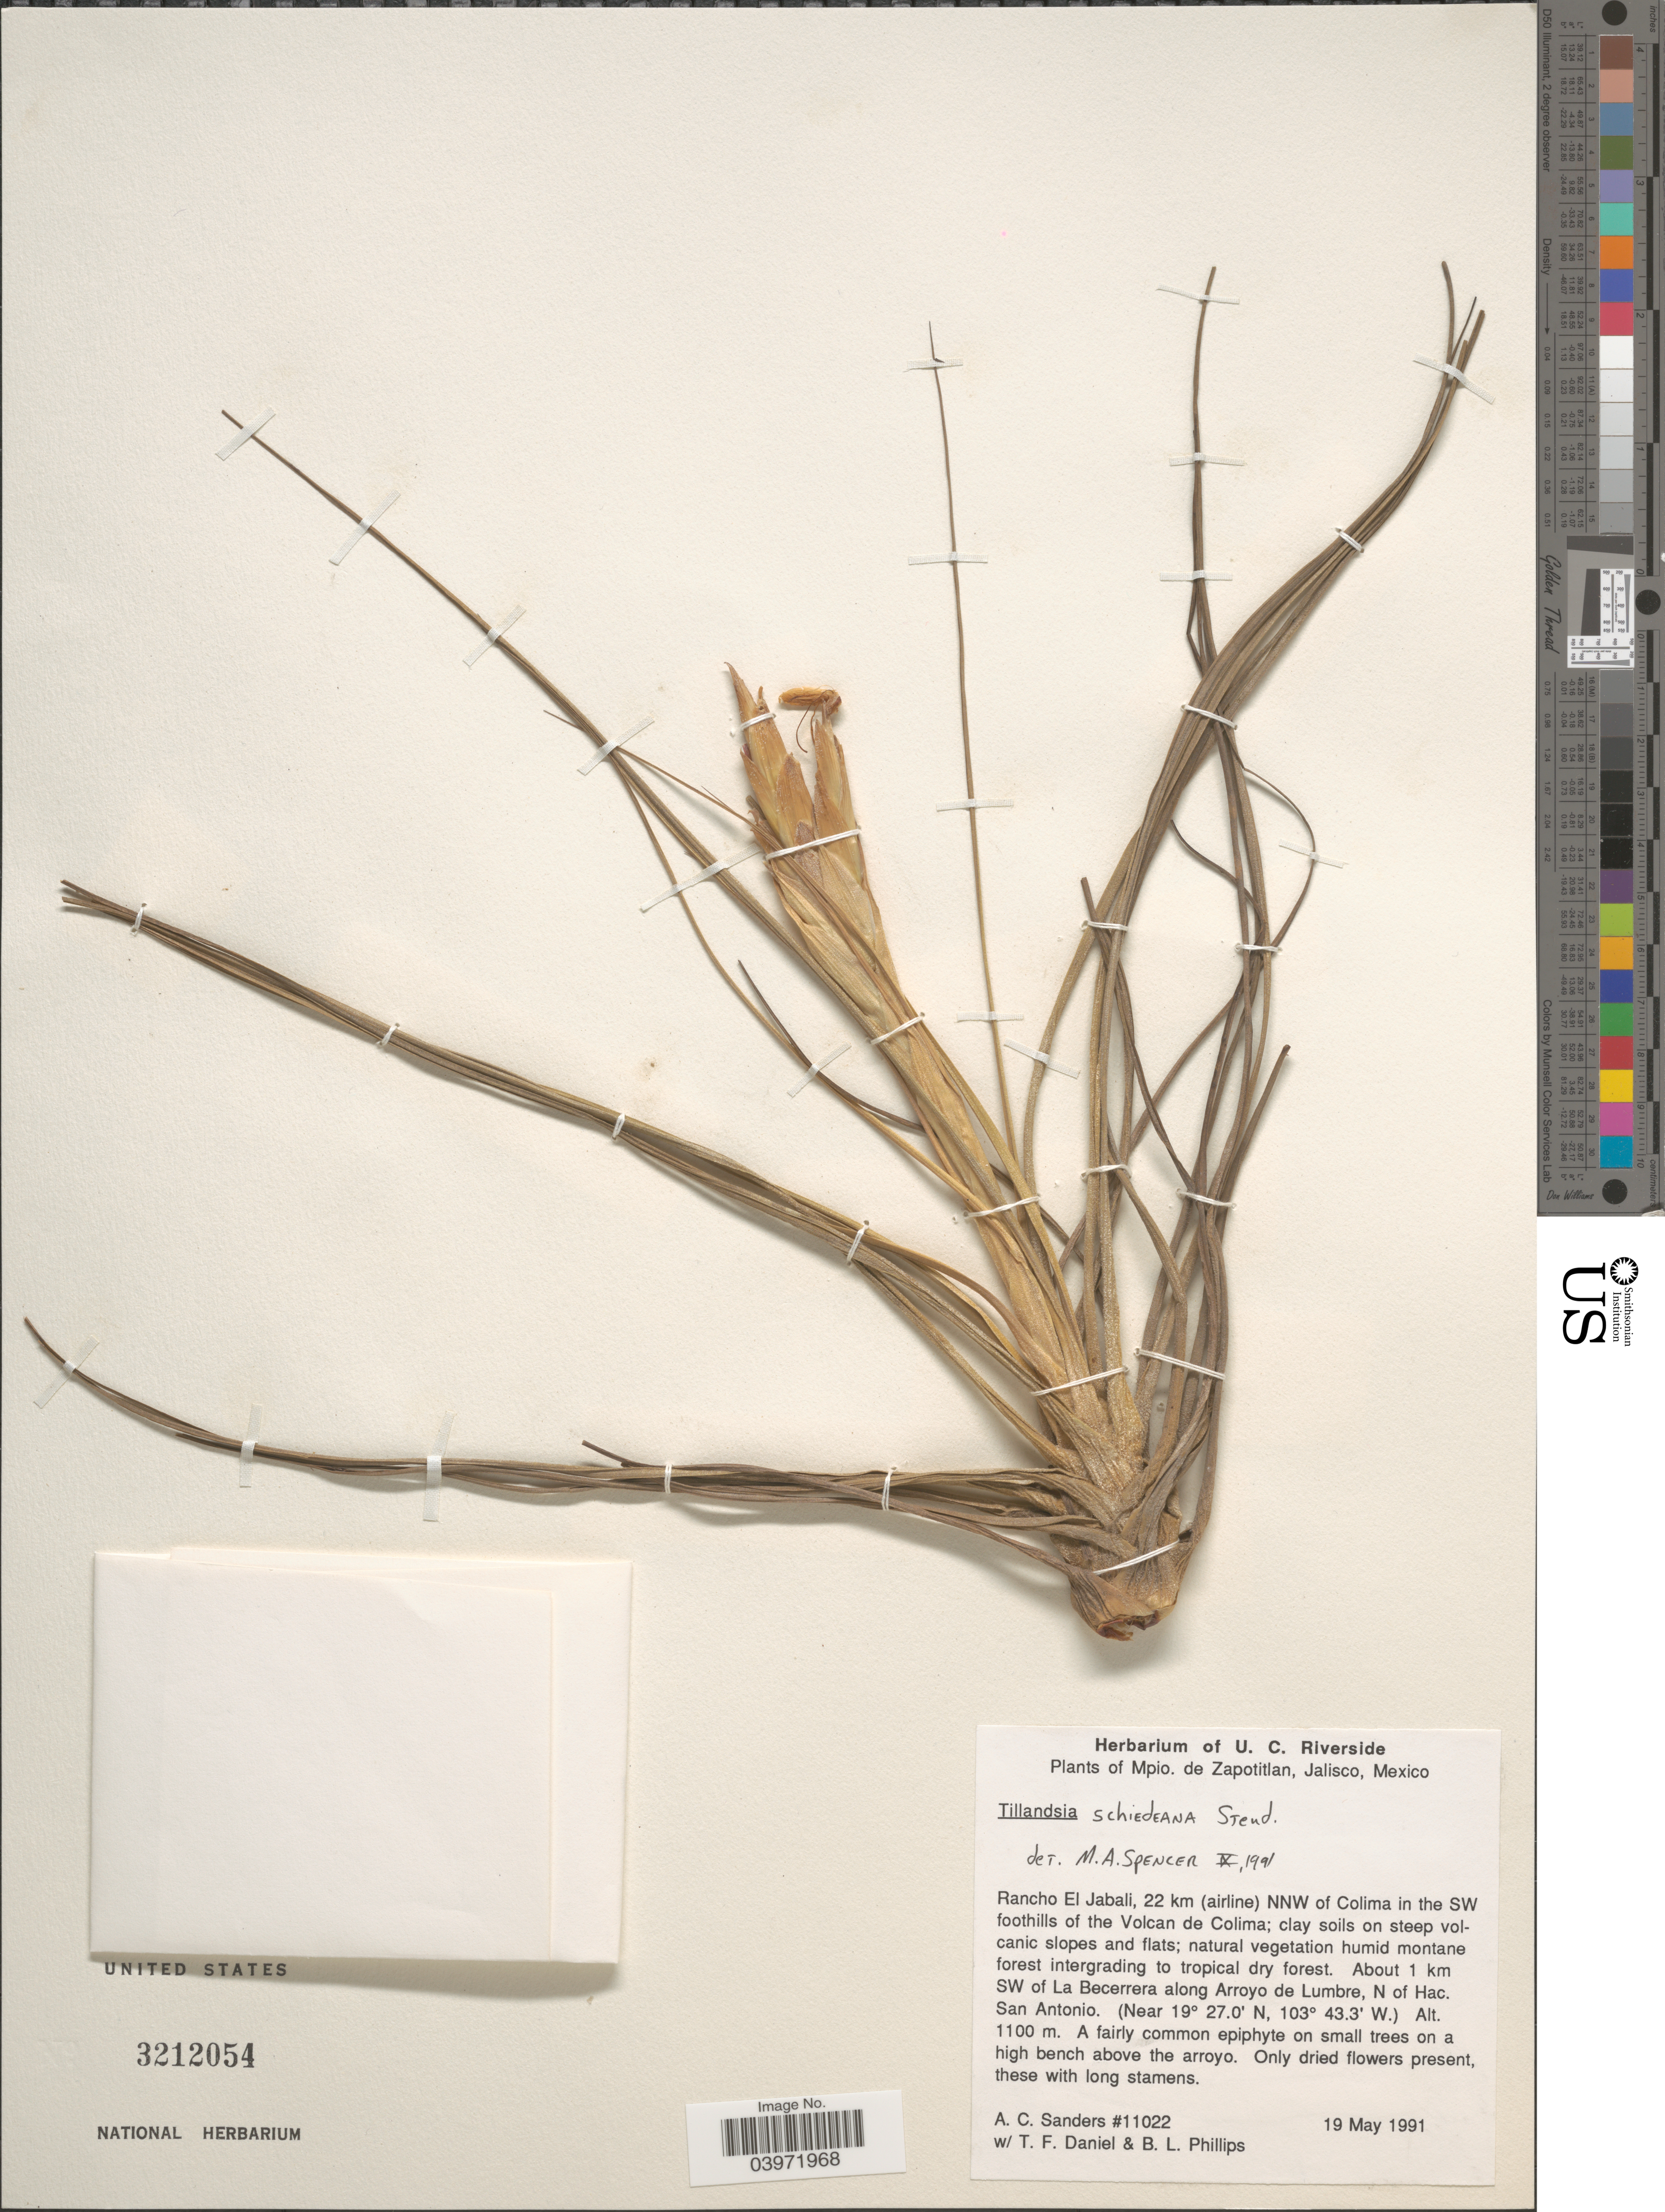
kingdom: Plantae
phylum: Tracheophyta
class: Liliopsida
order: Poales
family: Bromeliaceae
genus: Tillandsia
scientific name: Tillandsia schiedeana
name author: Steud.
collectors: A. Sanders, T. F. Daniel & B. L. Phillips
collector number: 11022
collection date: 1991-05-19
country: Mexico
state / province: Jalisco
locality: Mpio. de Zapotitlan. Rancho El Jabali, 22 km (airline) NNW of Colima in the SW foothills of the Volcan de Colima. About 1 km SW of La Becerrera along Arroyo de Lumbre, N of Hac. San Antonio.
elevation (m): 1100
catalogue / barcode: US 3212054